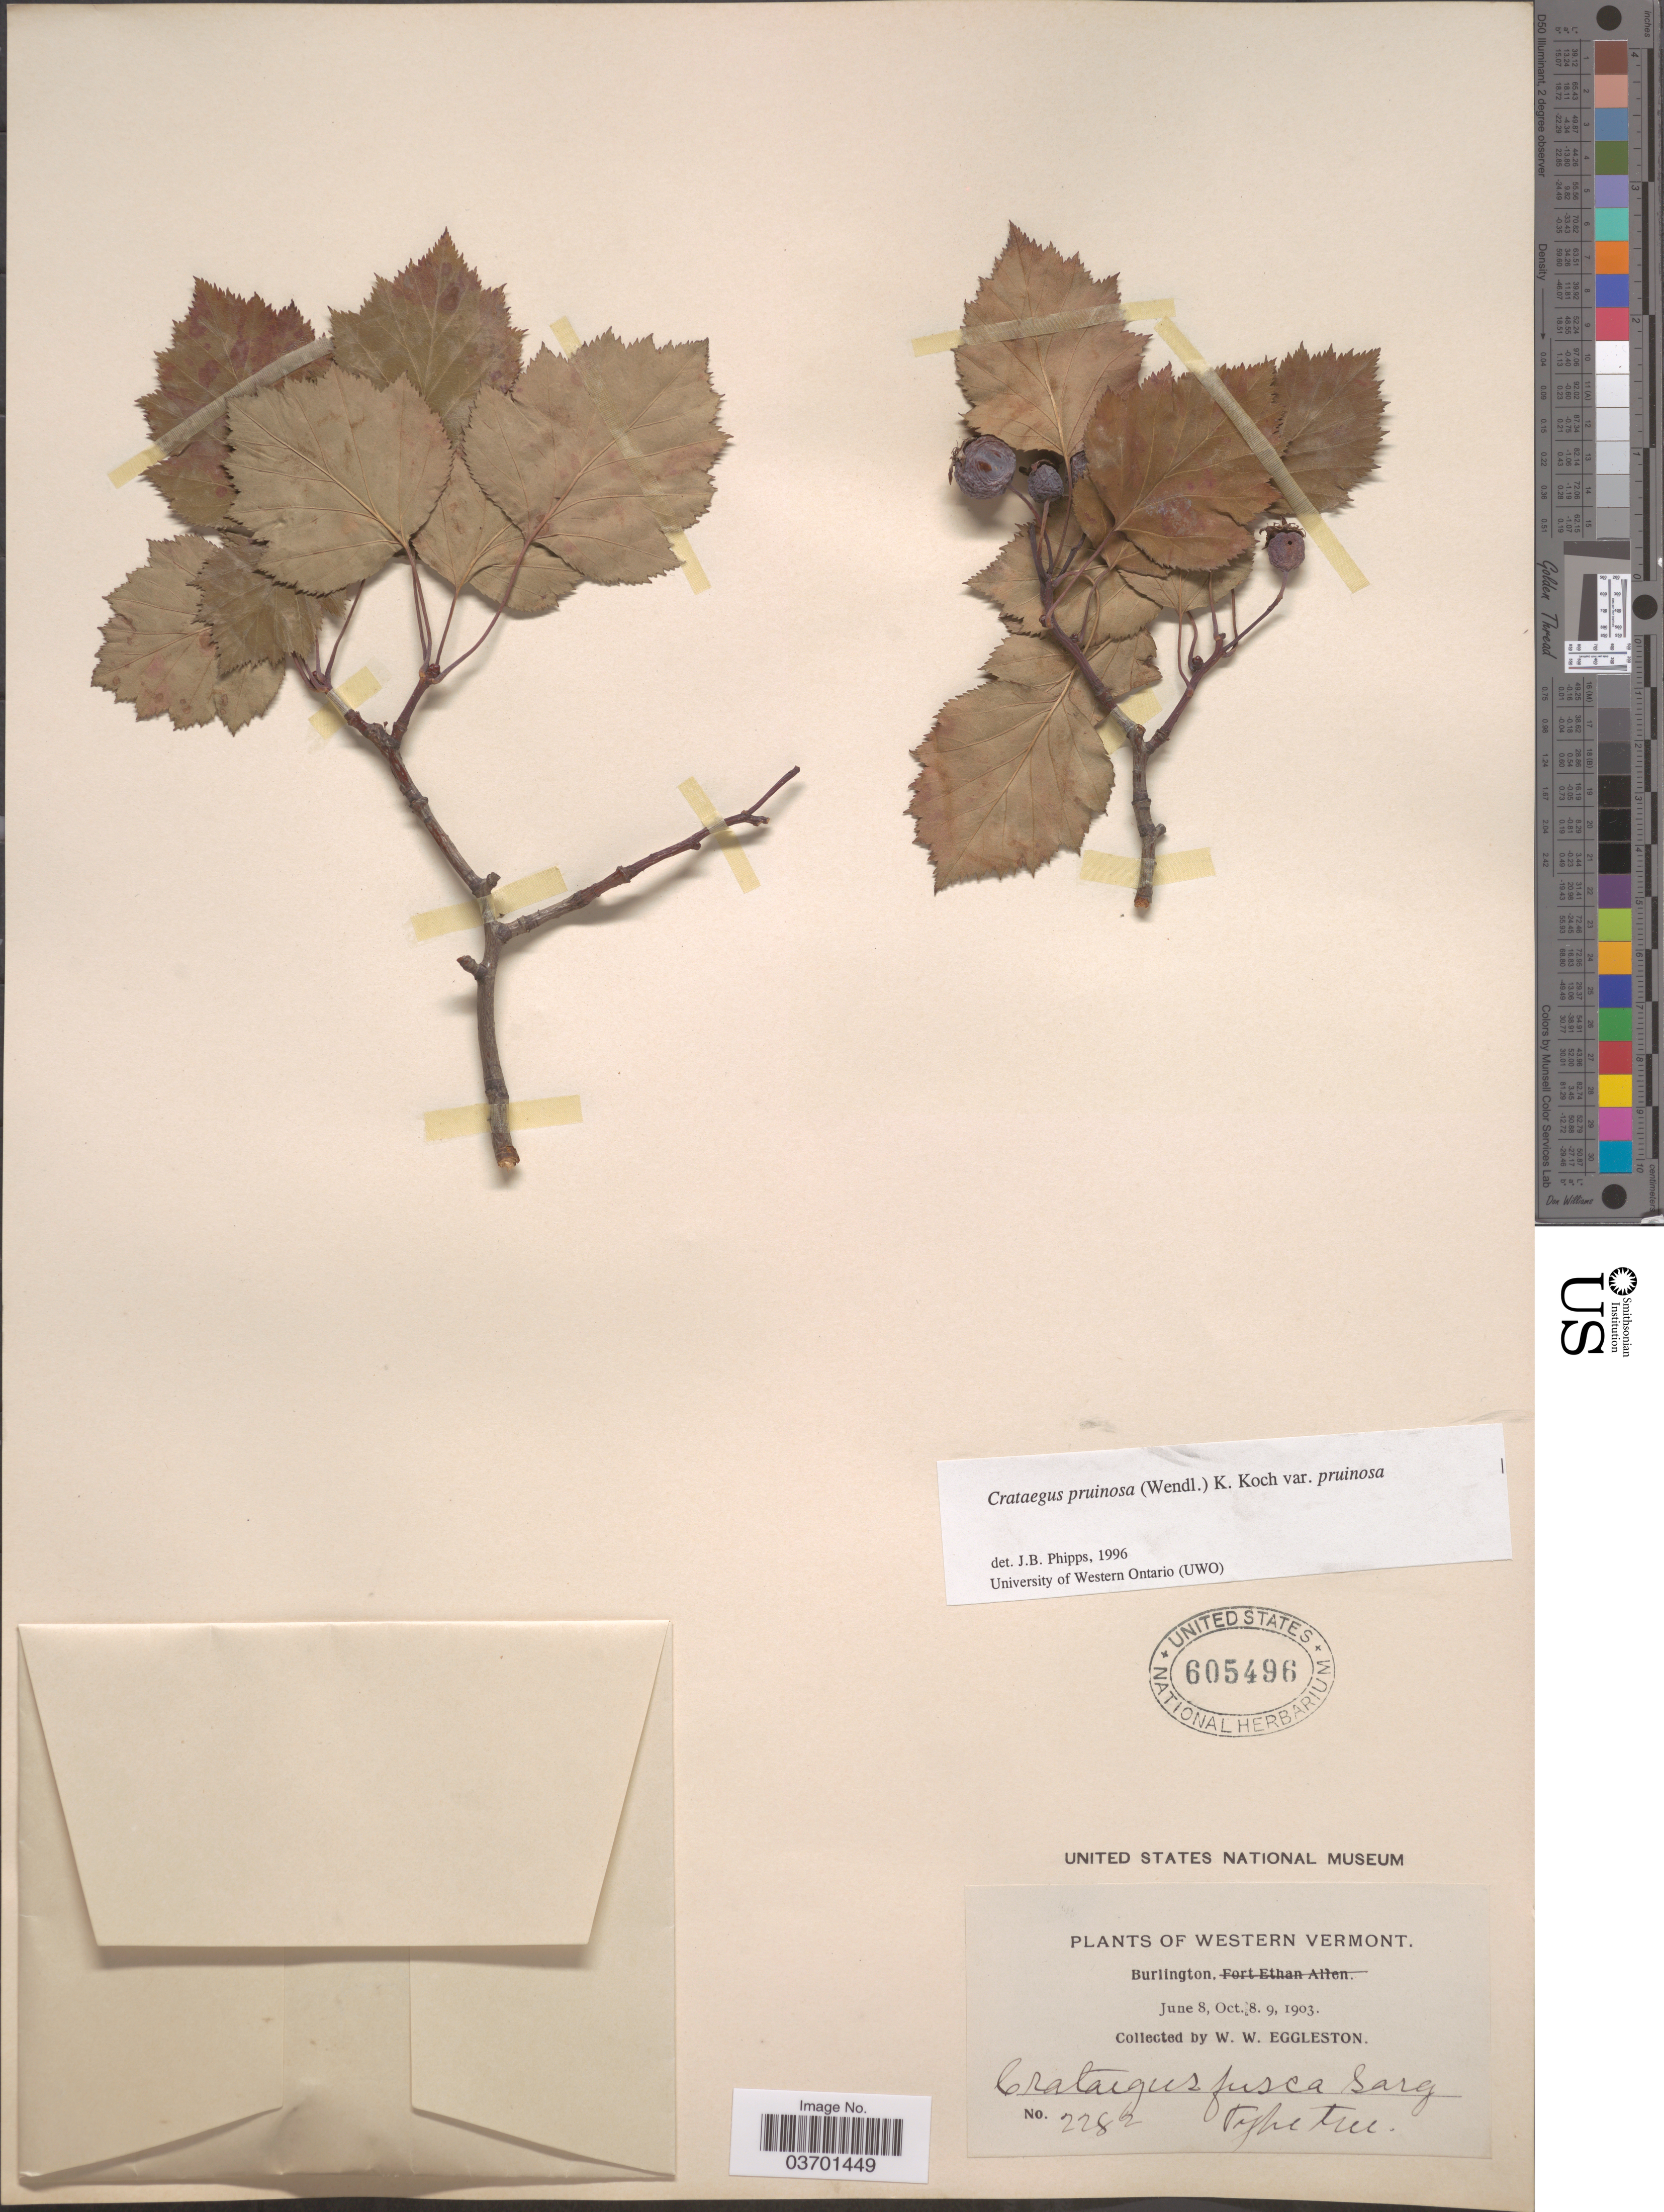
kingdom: Plantae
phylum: Tracheophyta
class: Magnoliopsida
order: Rosales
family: Rosaceae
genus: Crataegus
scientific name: Crataegus pruinosa var. pruinosa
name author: (H.L. Wendl.) K. Koch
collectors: W. W. Eggleston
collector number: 2282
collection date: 1903-06-08/1903-10-09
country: United States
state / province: Vermont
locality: Western Vermont. Burlington.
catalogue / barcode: US 605496